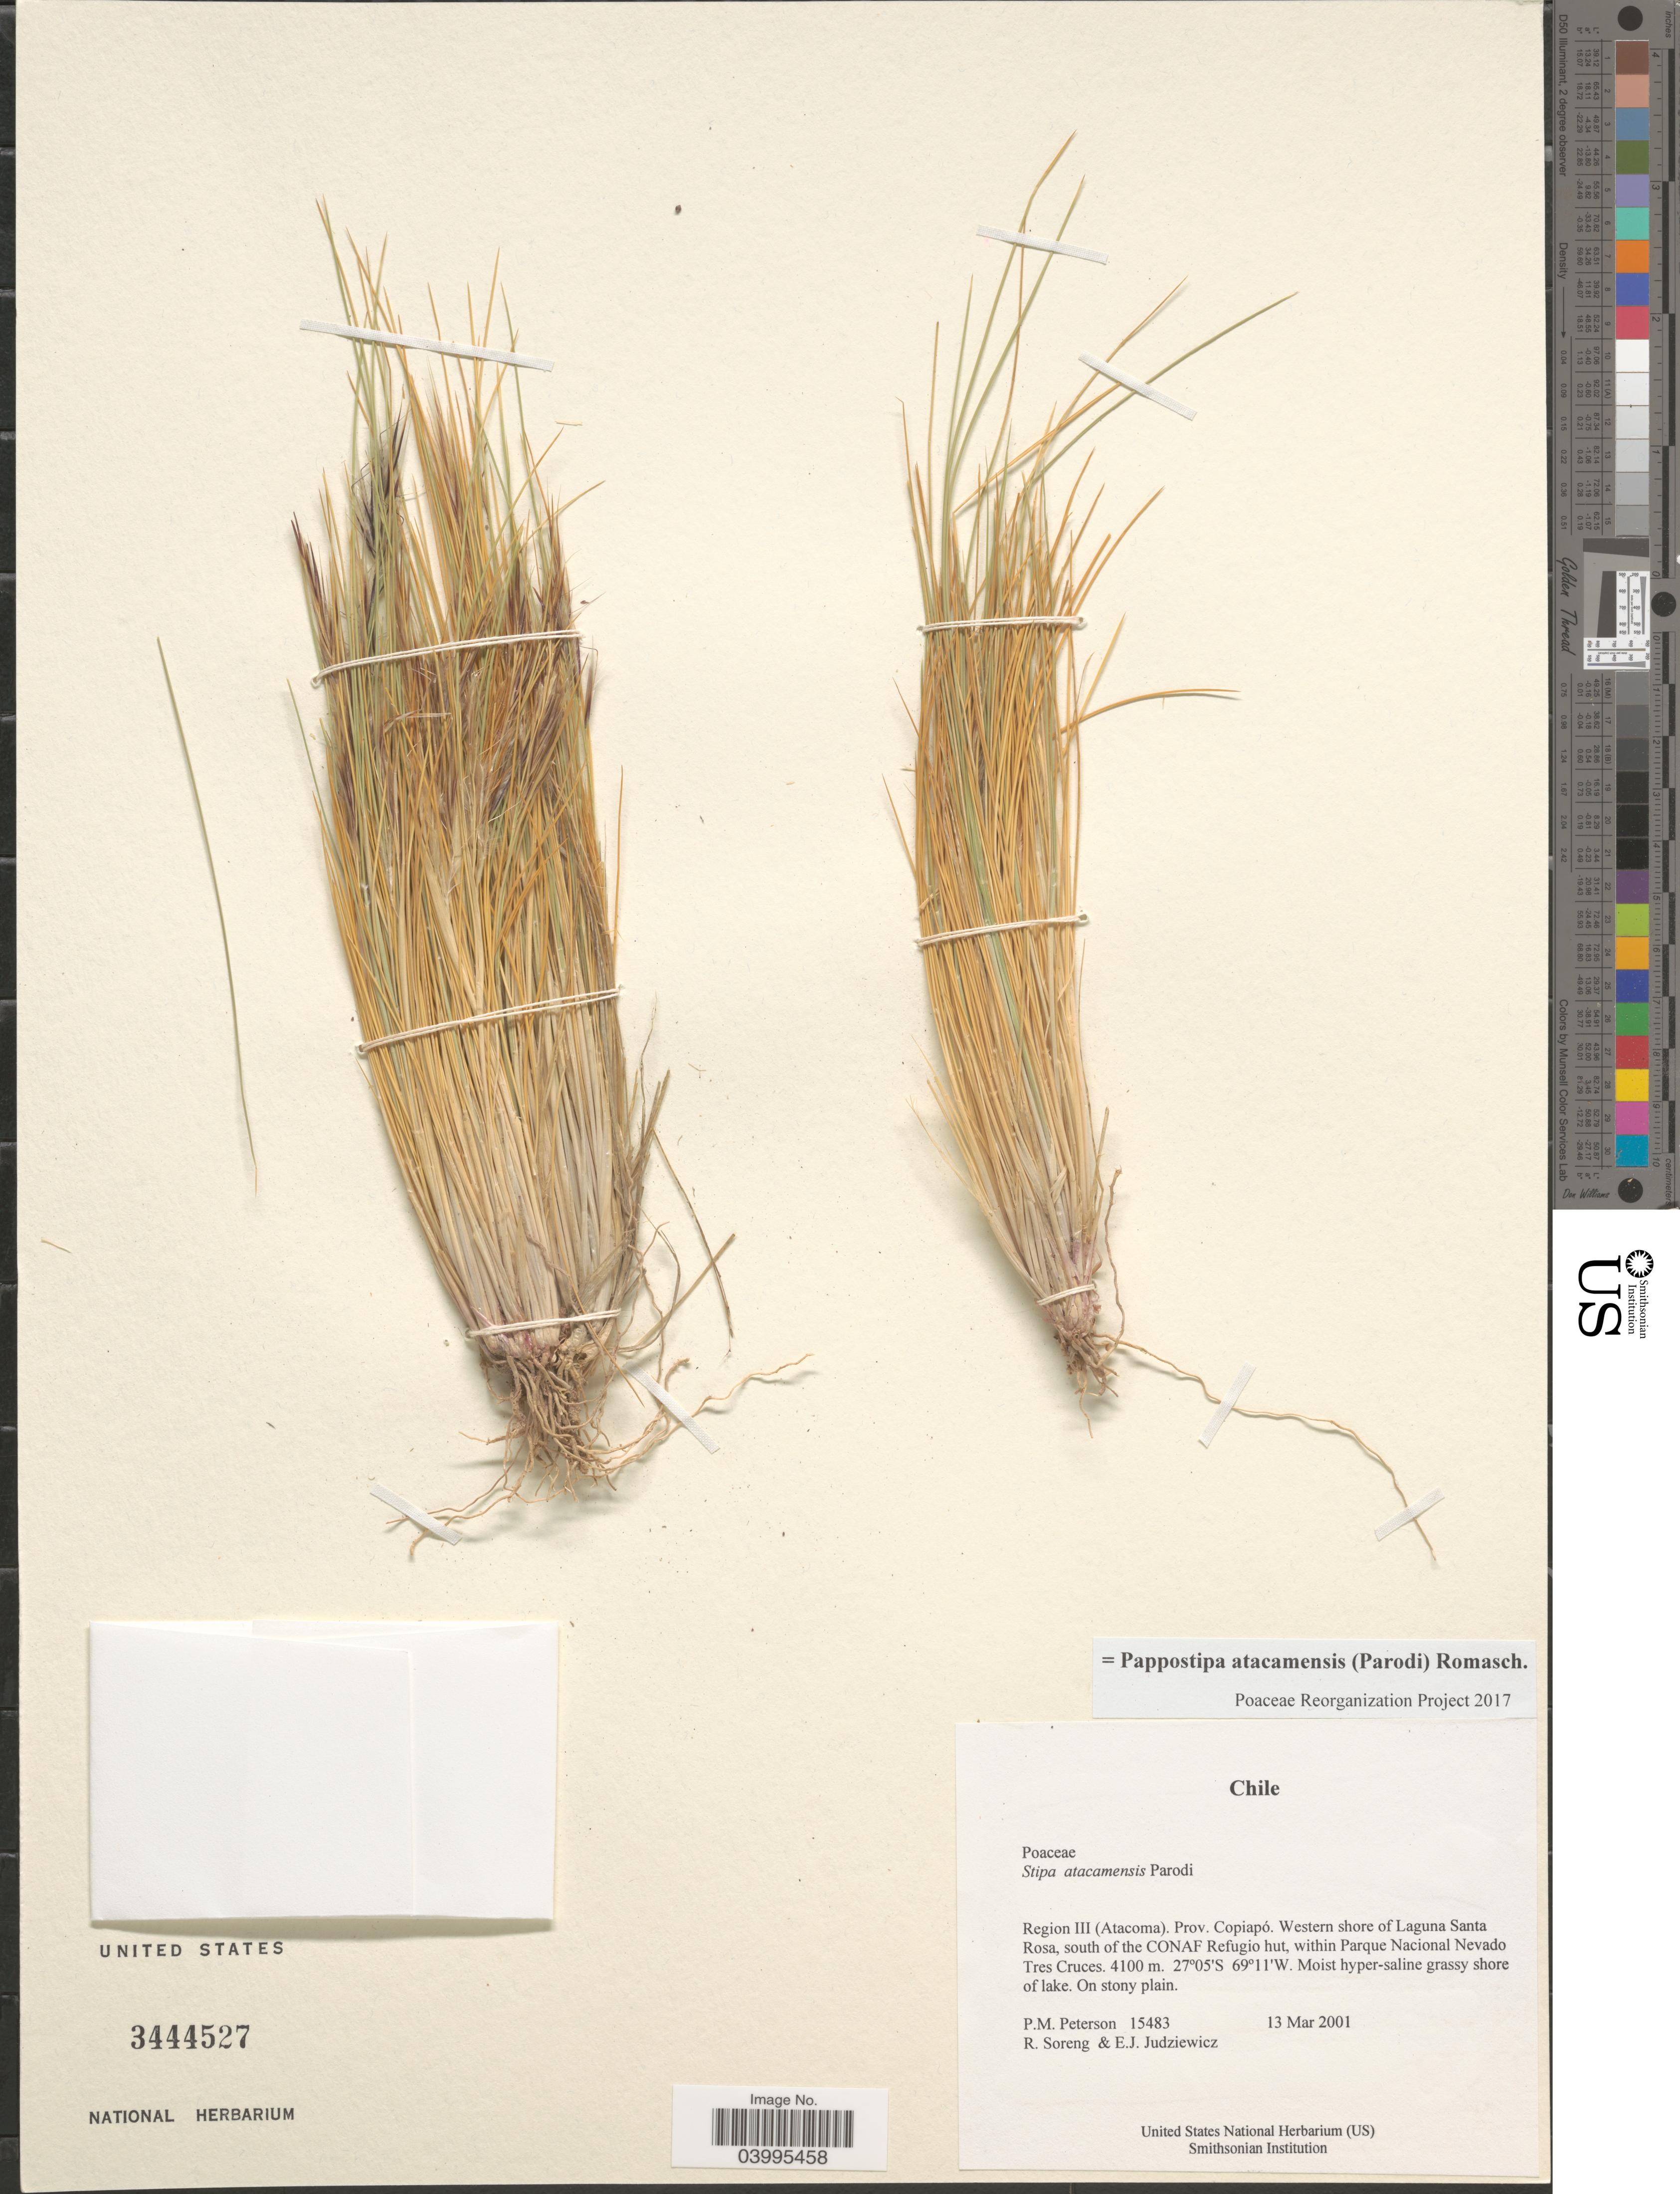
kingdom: Plantae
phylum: Tracheophyta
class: Liliopsida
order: Poales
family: Poaceae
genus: Pappostipa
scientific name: Pappostipa atacamensis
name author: (Parodi) Romasch.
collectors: P. M. Peterson, R. J. Soreng & E. J. Judziewicz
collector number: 15483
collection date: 2001-03-13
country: Chile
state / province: Atacama (III)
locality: Region III (Atacoma). Prov. Copiapó. Western shore of Laguna Santa Rosa, south of the CONAF Refugio hut, within Parque Nacional Nevado Tres Cruces.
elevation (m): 4100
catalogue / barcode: US 3444527